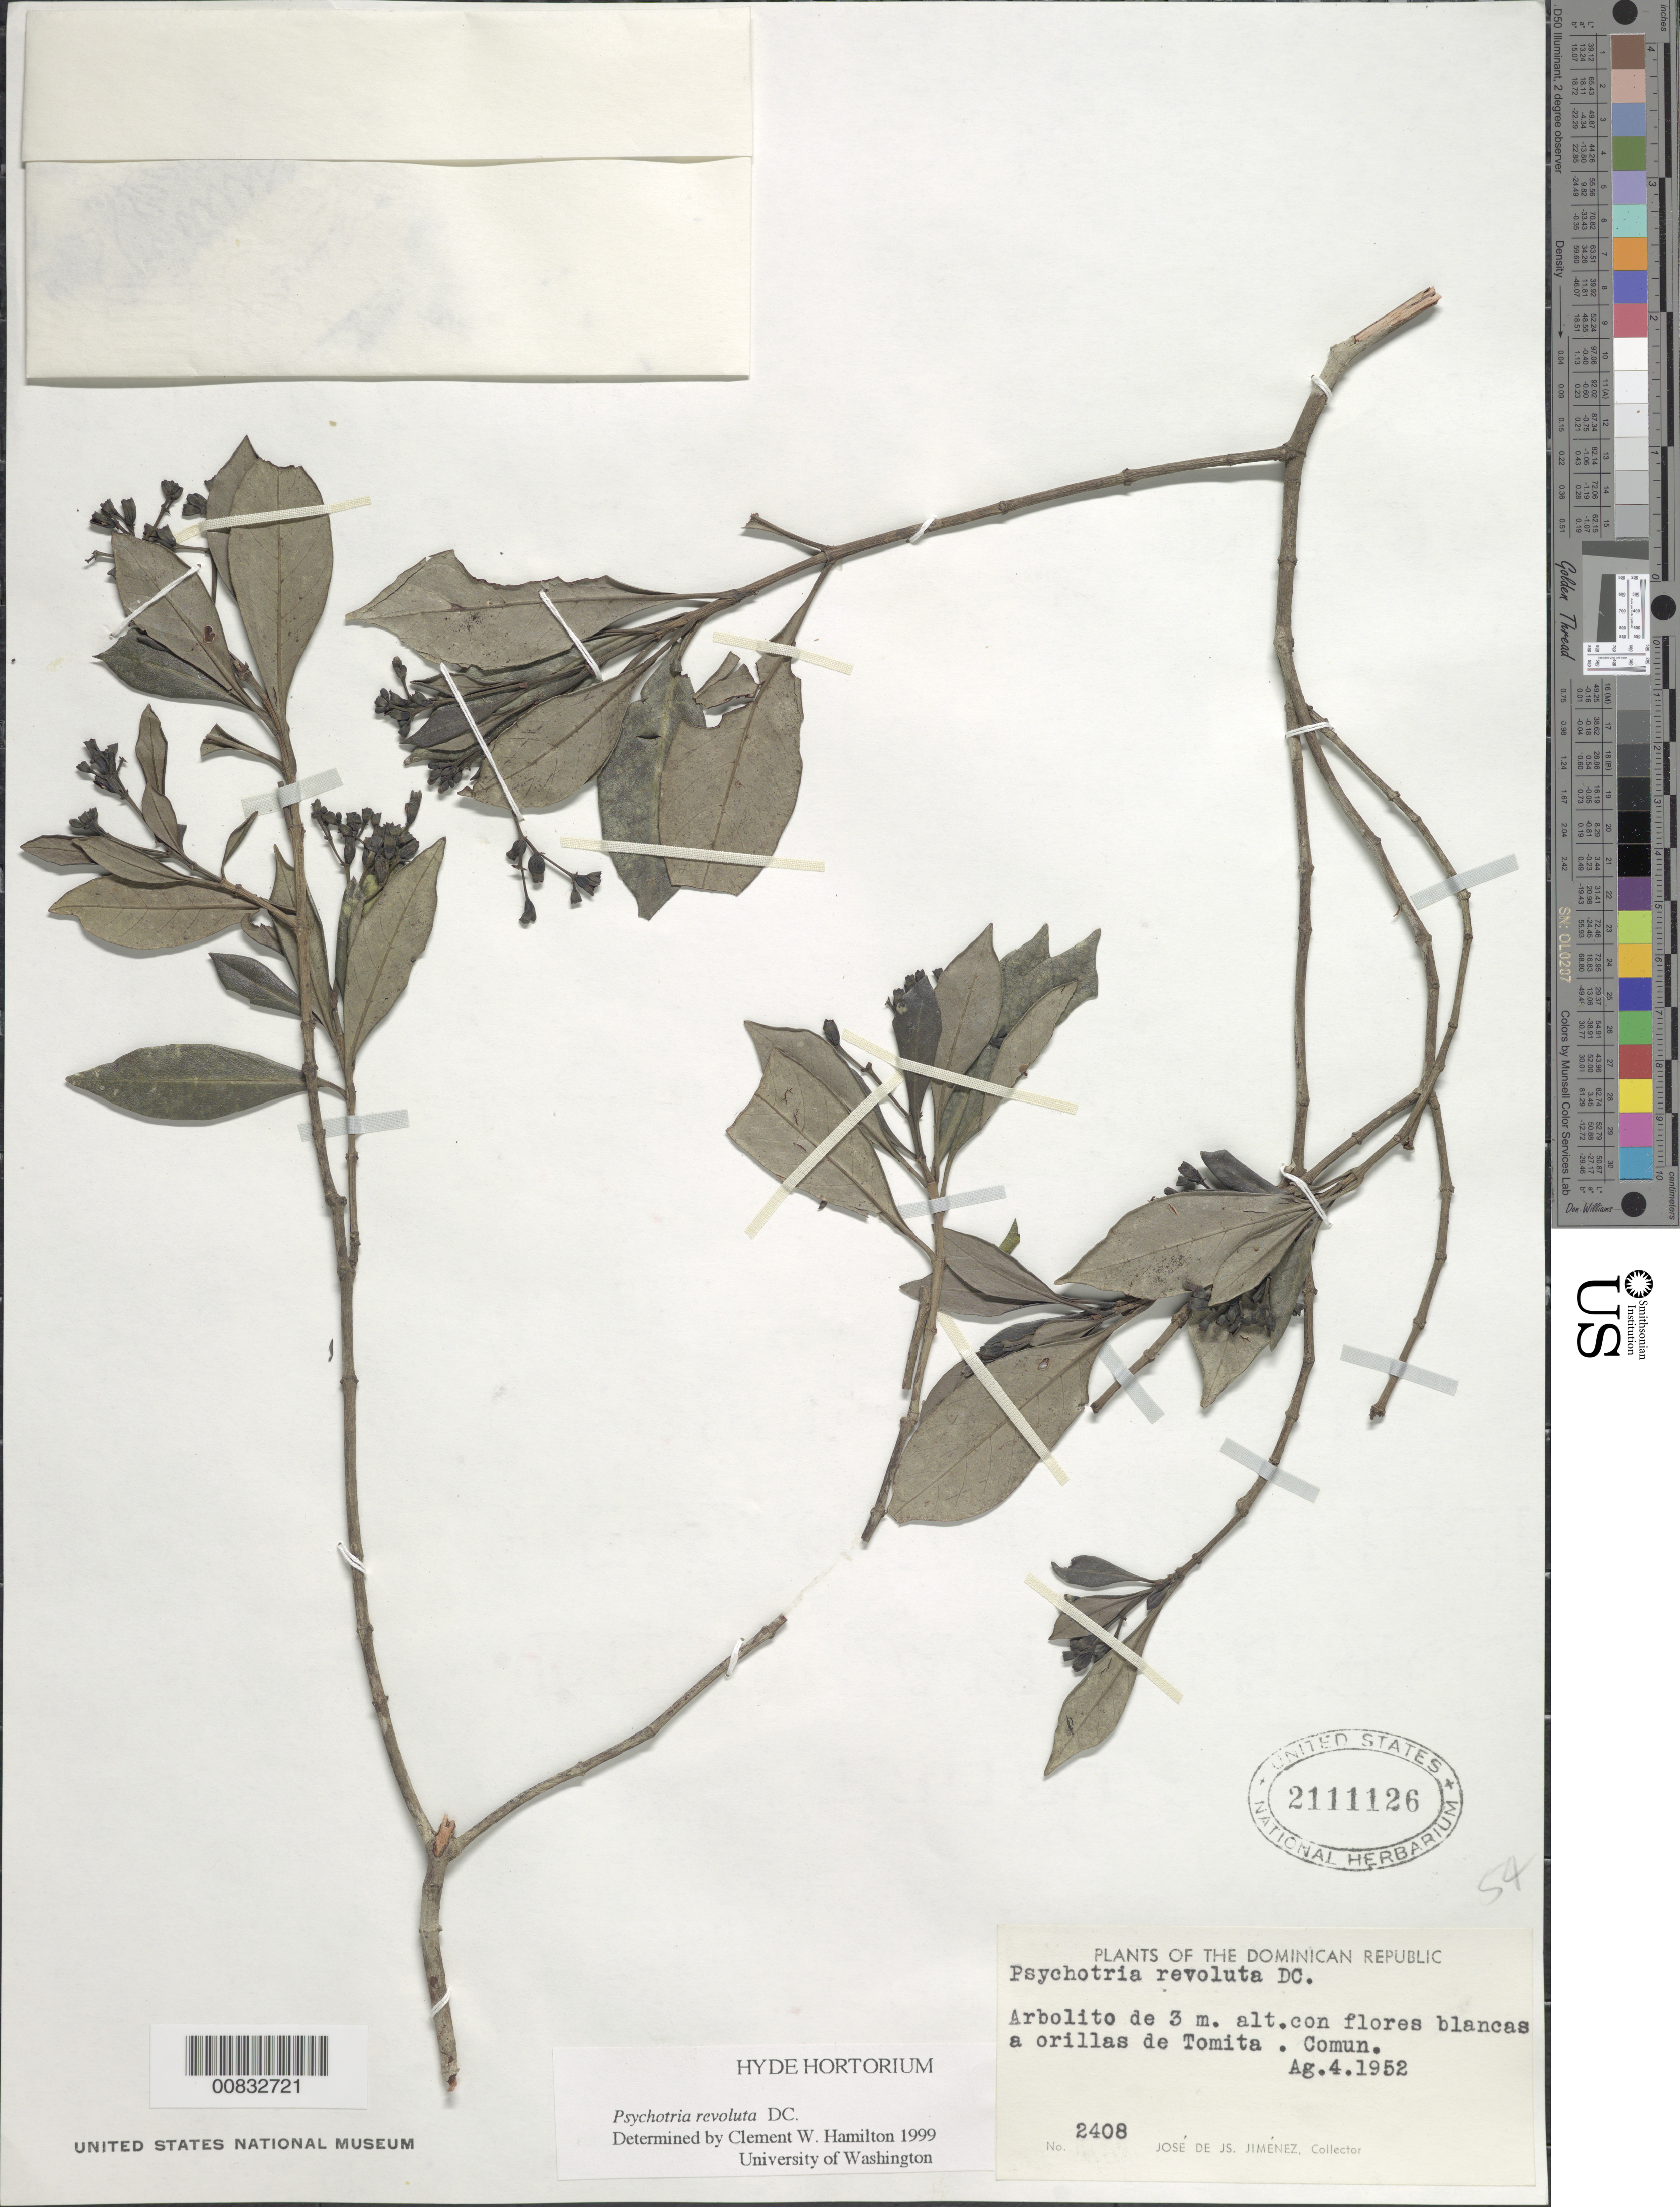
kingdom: Plantae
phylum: Tracheophyta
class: Magnoliopsida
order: Gentianales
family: Rubiaceae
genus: Psychotria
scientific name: Psychotria revoluta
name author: DC.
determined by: Hamilton, C. W.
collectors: J. J. Jiménez Almonte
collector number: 2408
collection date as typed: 04 Aug 1952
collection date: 1952-08-04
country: Dominican Republic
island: Hispaniola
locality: A orillas de Tomita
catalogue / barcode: US 2111126